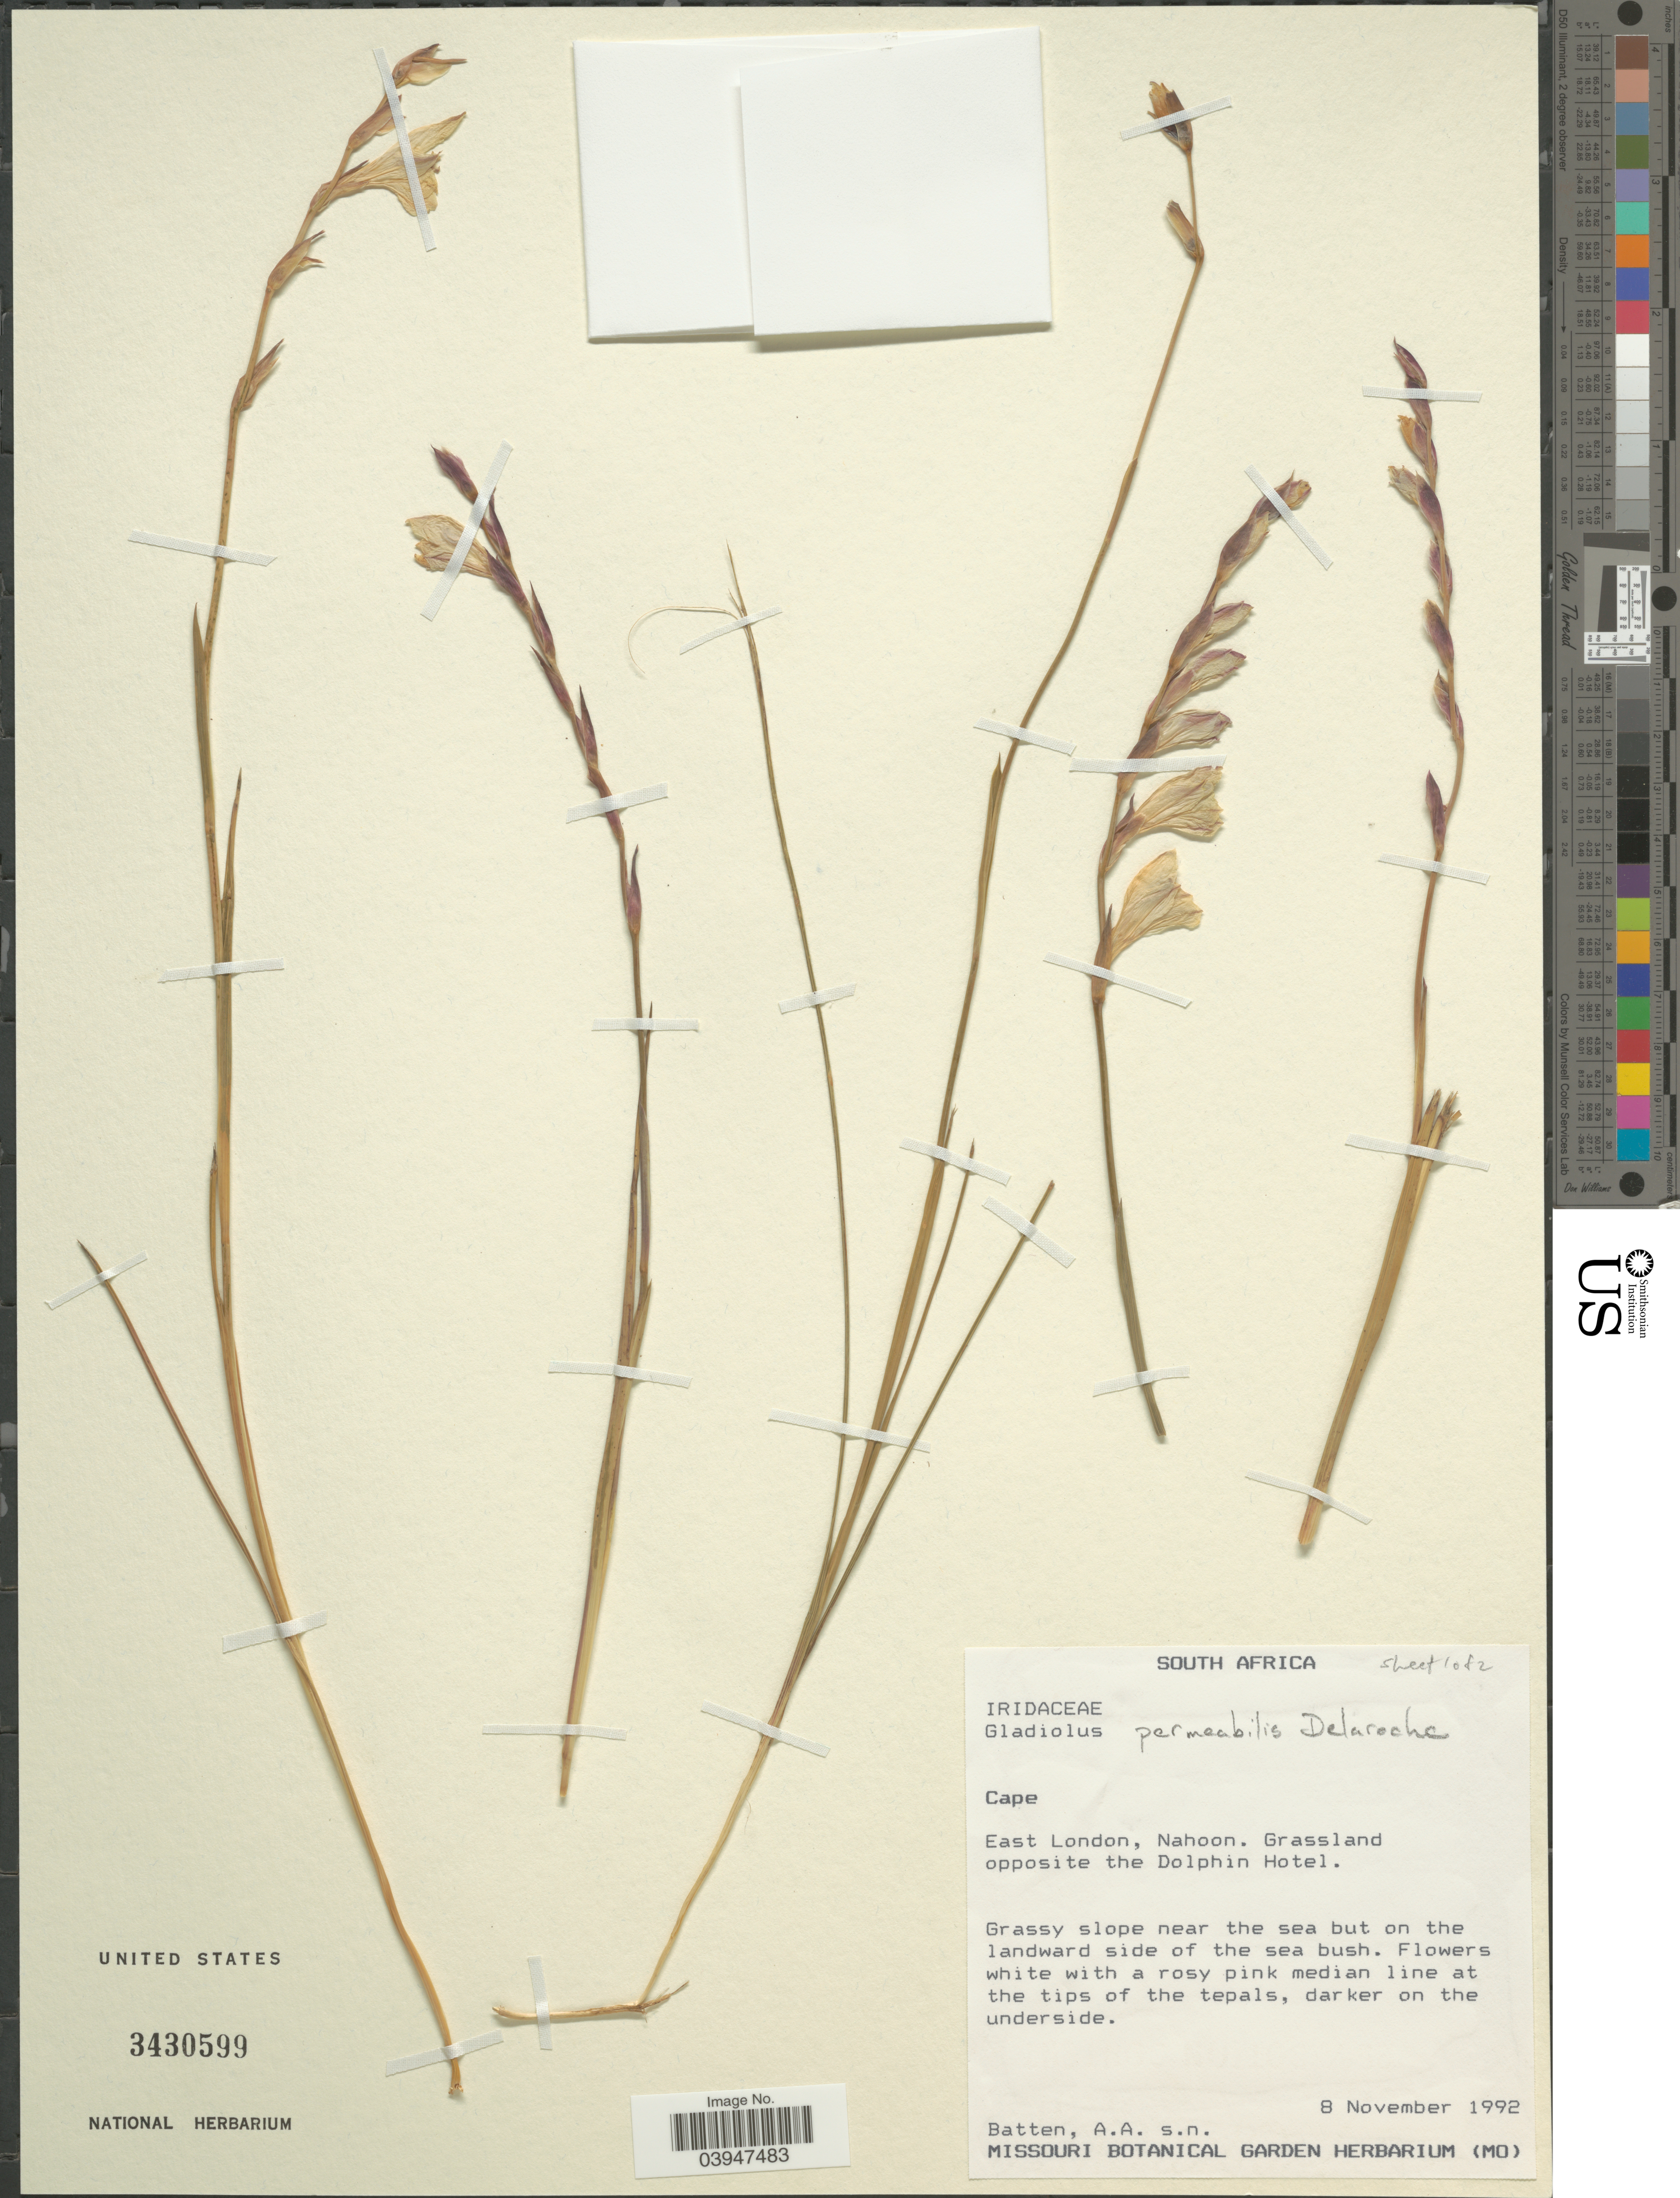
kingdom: Plantae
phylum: Tracheophyta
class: Liliopsida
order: Asparagales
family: Iridaceae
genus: Gladiolus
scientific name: Gladiolus permeabilis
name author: F. Delaroche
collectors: A. Batten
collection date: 1992-11-08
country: South Africa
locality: Cape. East London, Nahoon. Grassland opposite the Dolphin Hotel.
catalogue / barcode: US 3430599